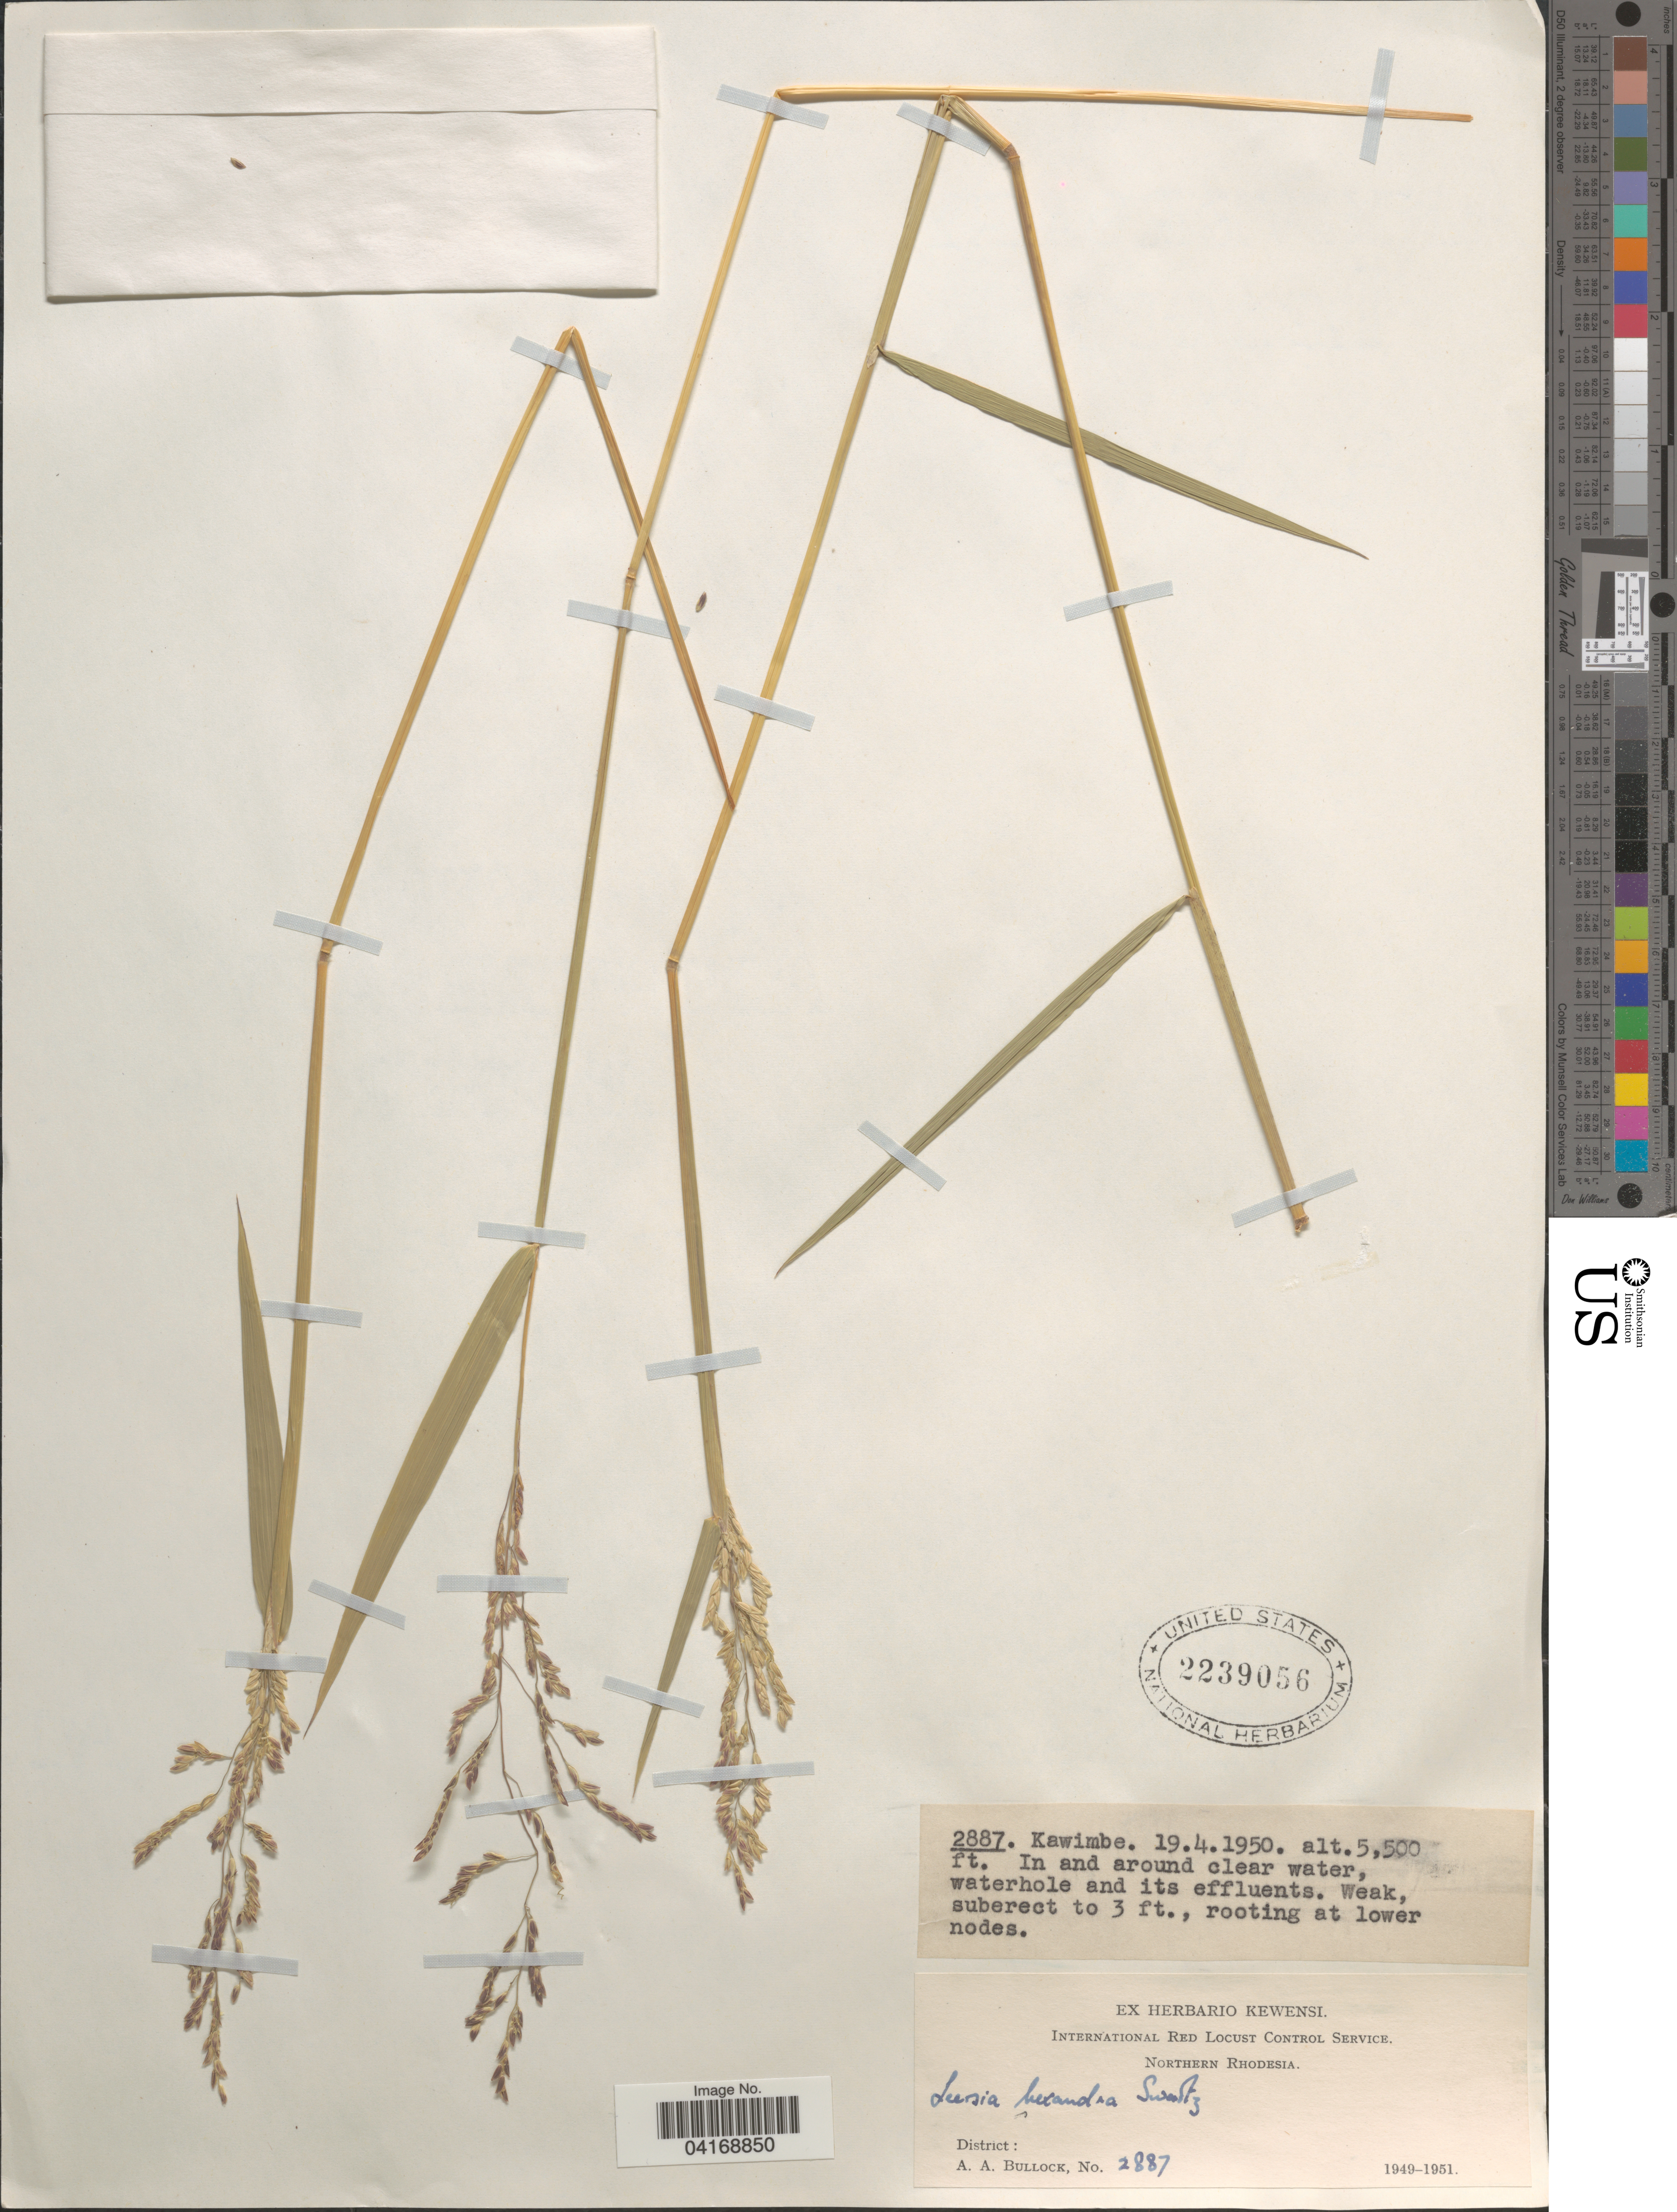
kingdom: Plantae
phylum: Tracheophyta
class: Liliopsida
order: Poales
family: Poaceae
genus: Leersia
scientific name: Leersia hexandra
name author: Sw.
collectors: A. Bullock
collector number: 2887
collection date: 1950-04-19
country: Zambia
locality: Kawimbe. Northern Rhodesia.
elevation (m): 1676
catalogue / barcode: US 2239056